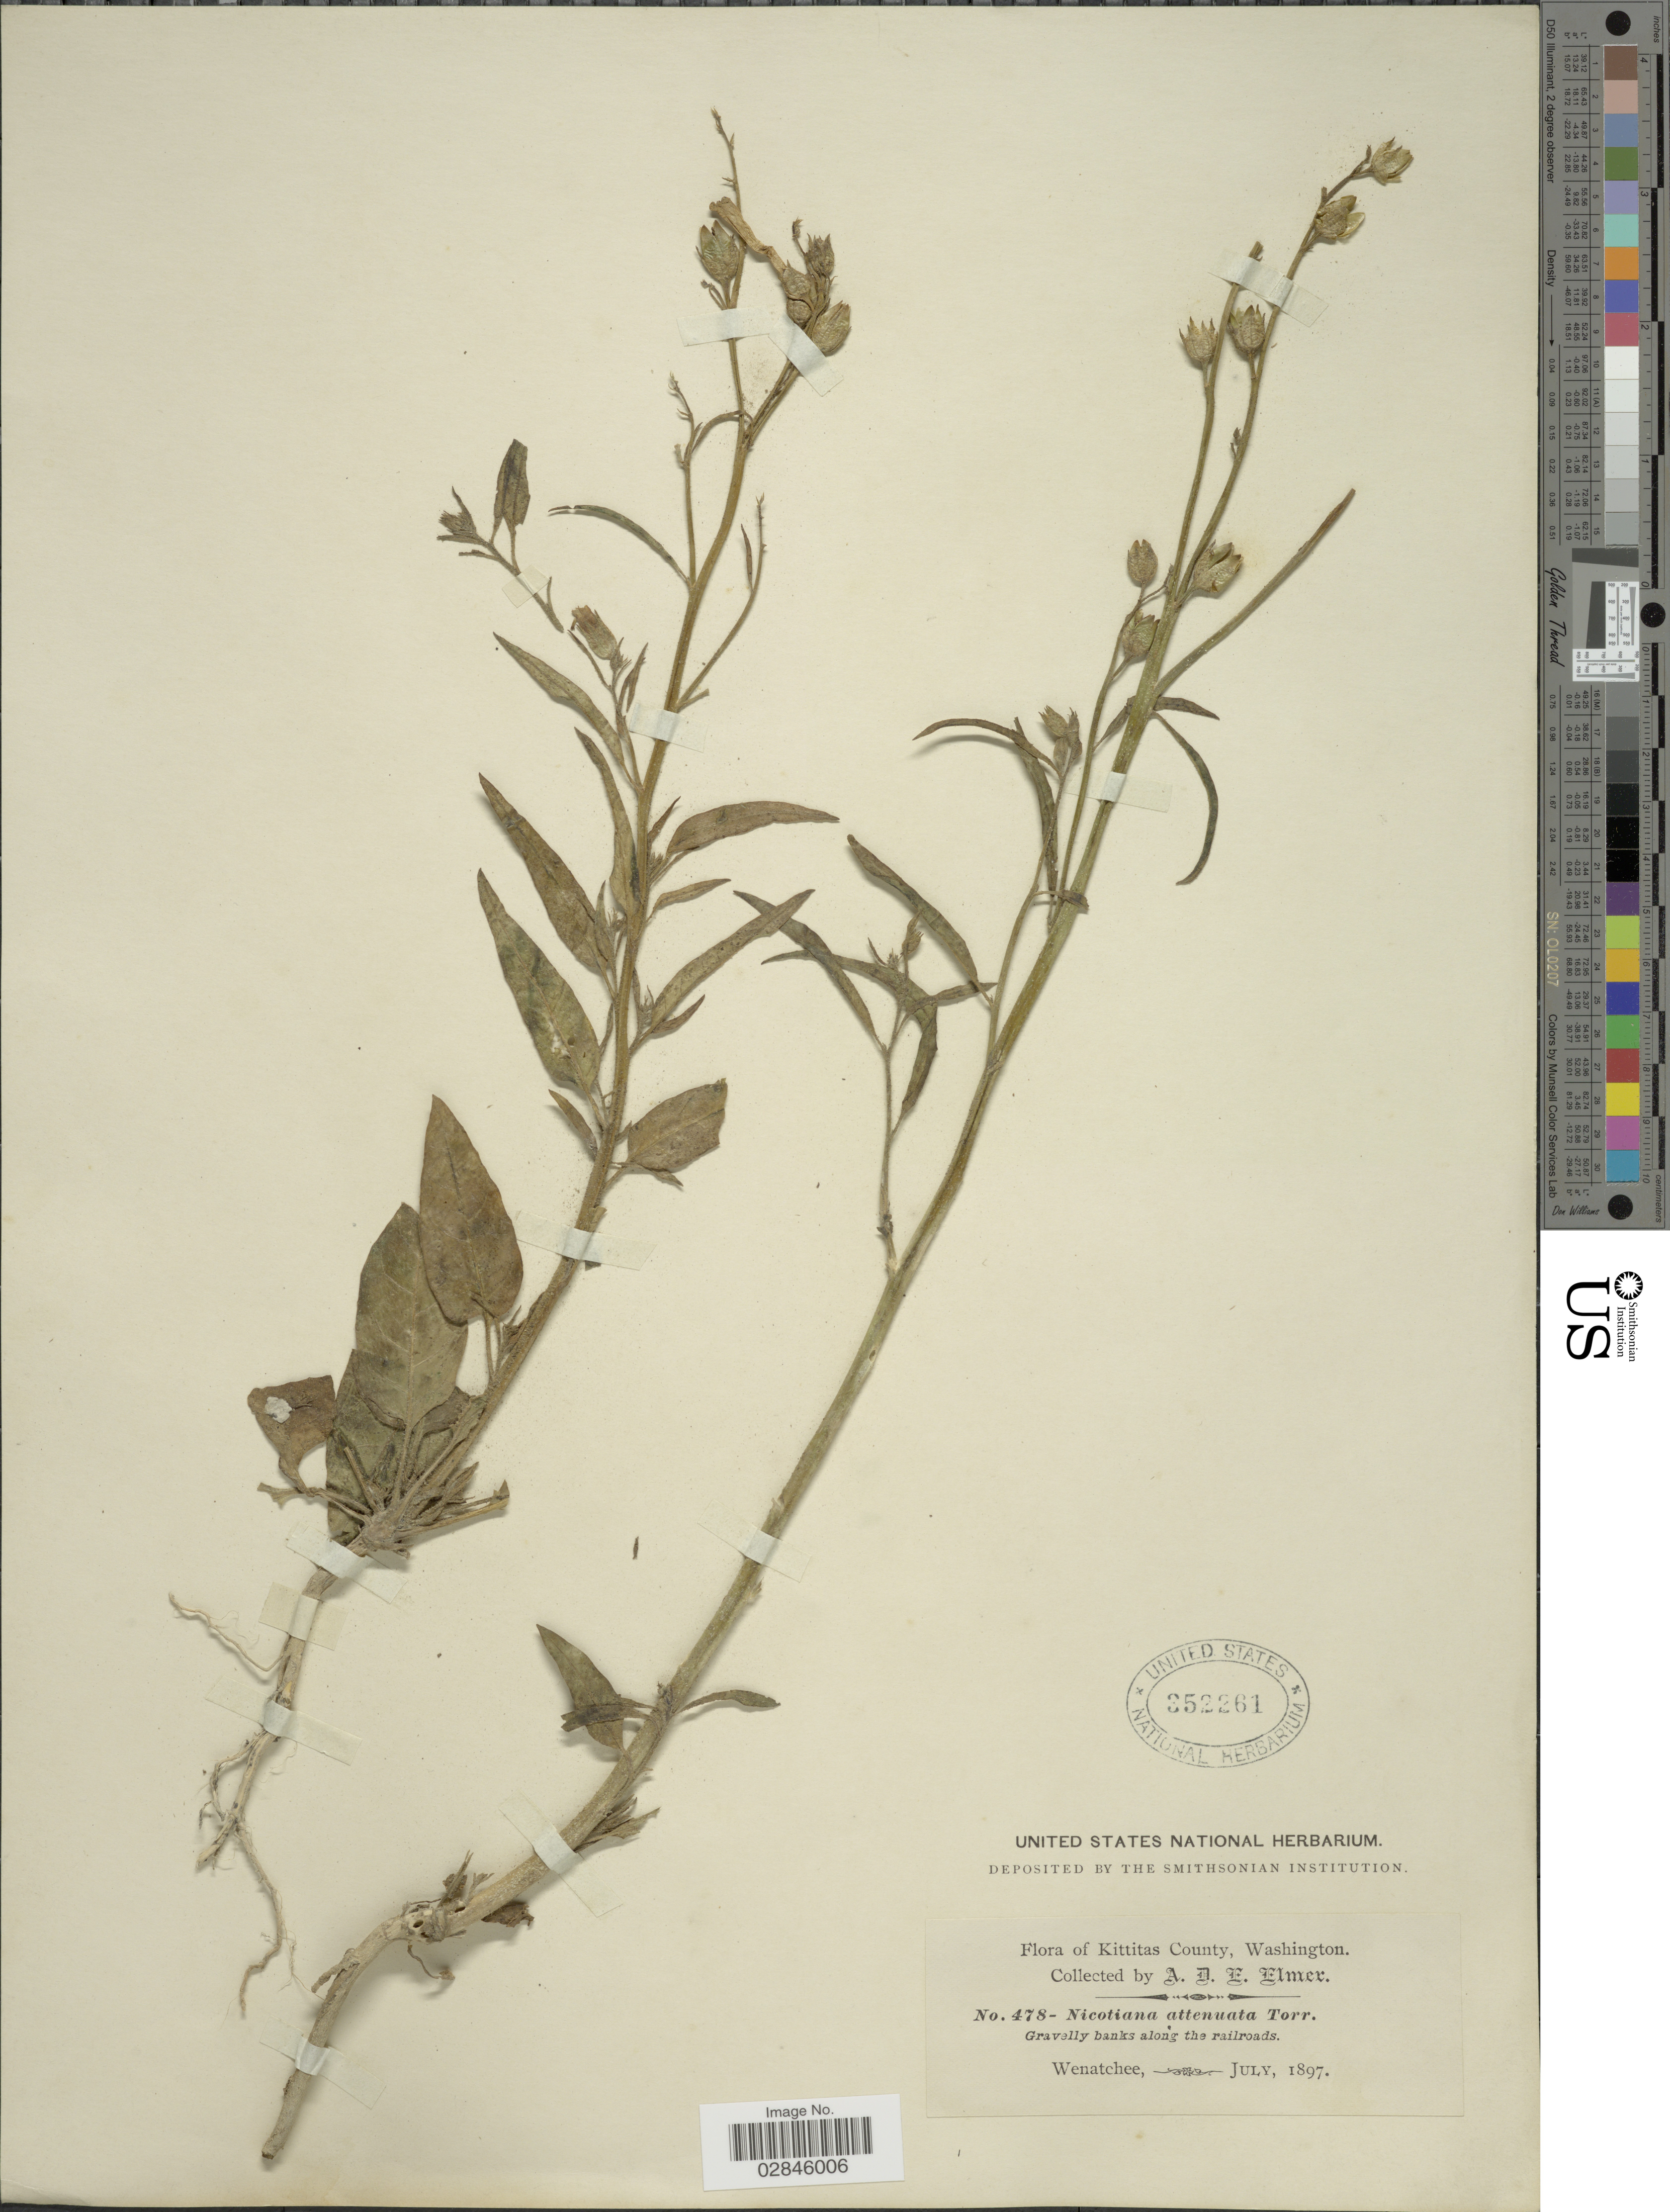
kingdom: Plantae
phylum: Tracheophyta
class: Magnoliopsida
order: Solanales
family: Solanaceae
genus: Nicotiana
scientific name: Nicotiana attenuata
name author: Torr. ex S. Watson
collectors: A. D. E. Elmer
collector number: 478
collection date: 1897-07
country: United States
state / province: Washington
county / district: Kittitas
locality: Kittitas County. Wenatchee.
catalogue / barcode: US 352261